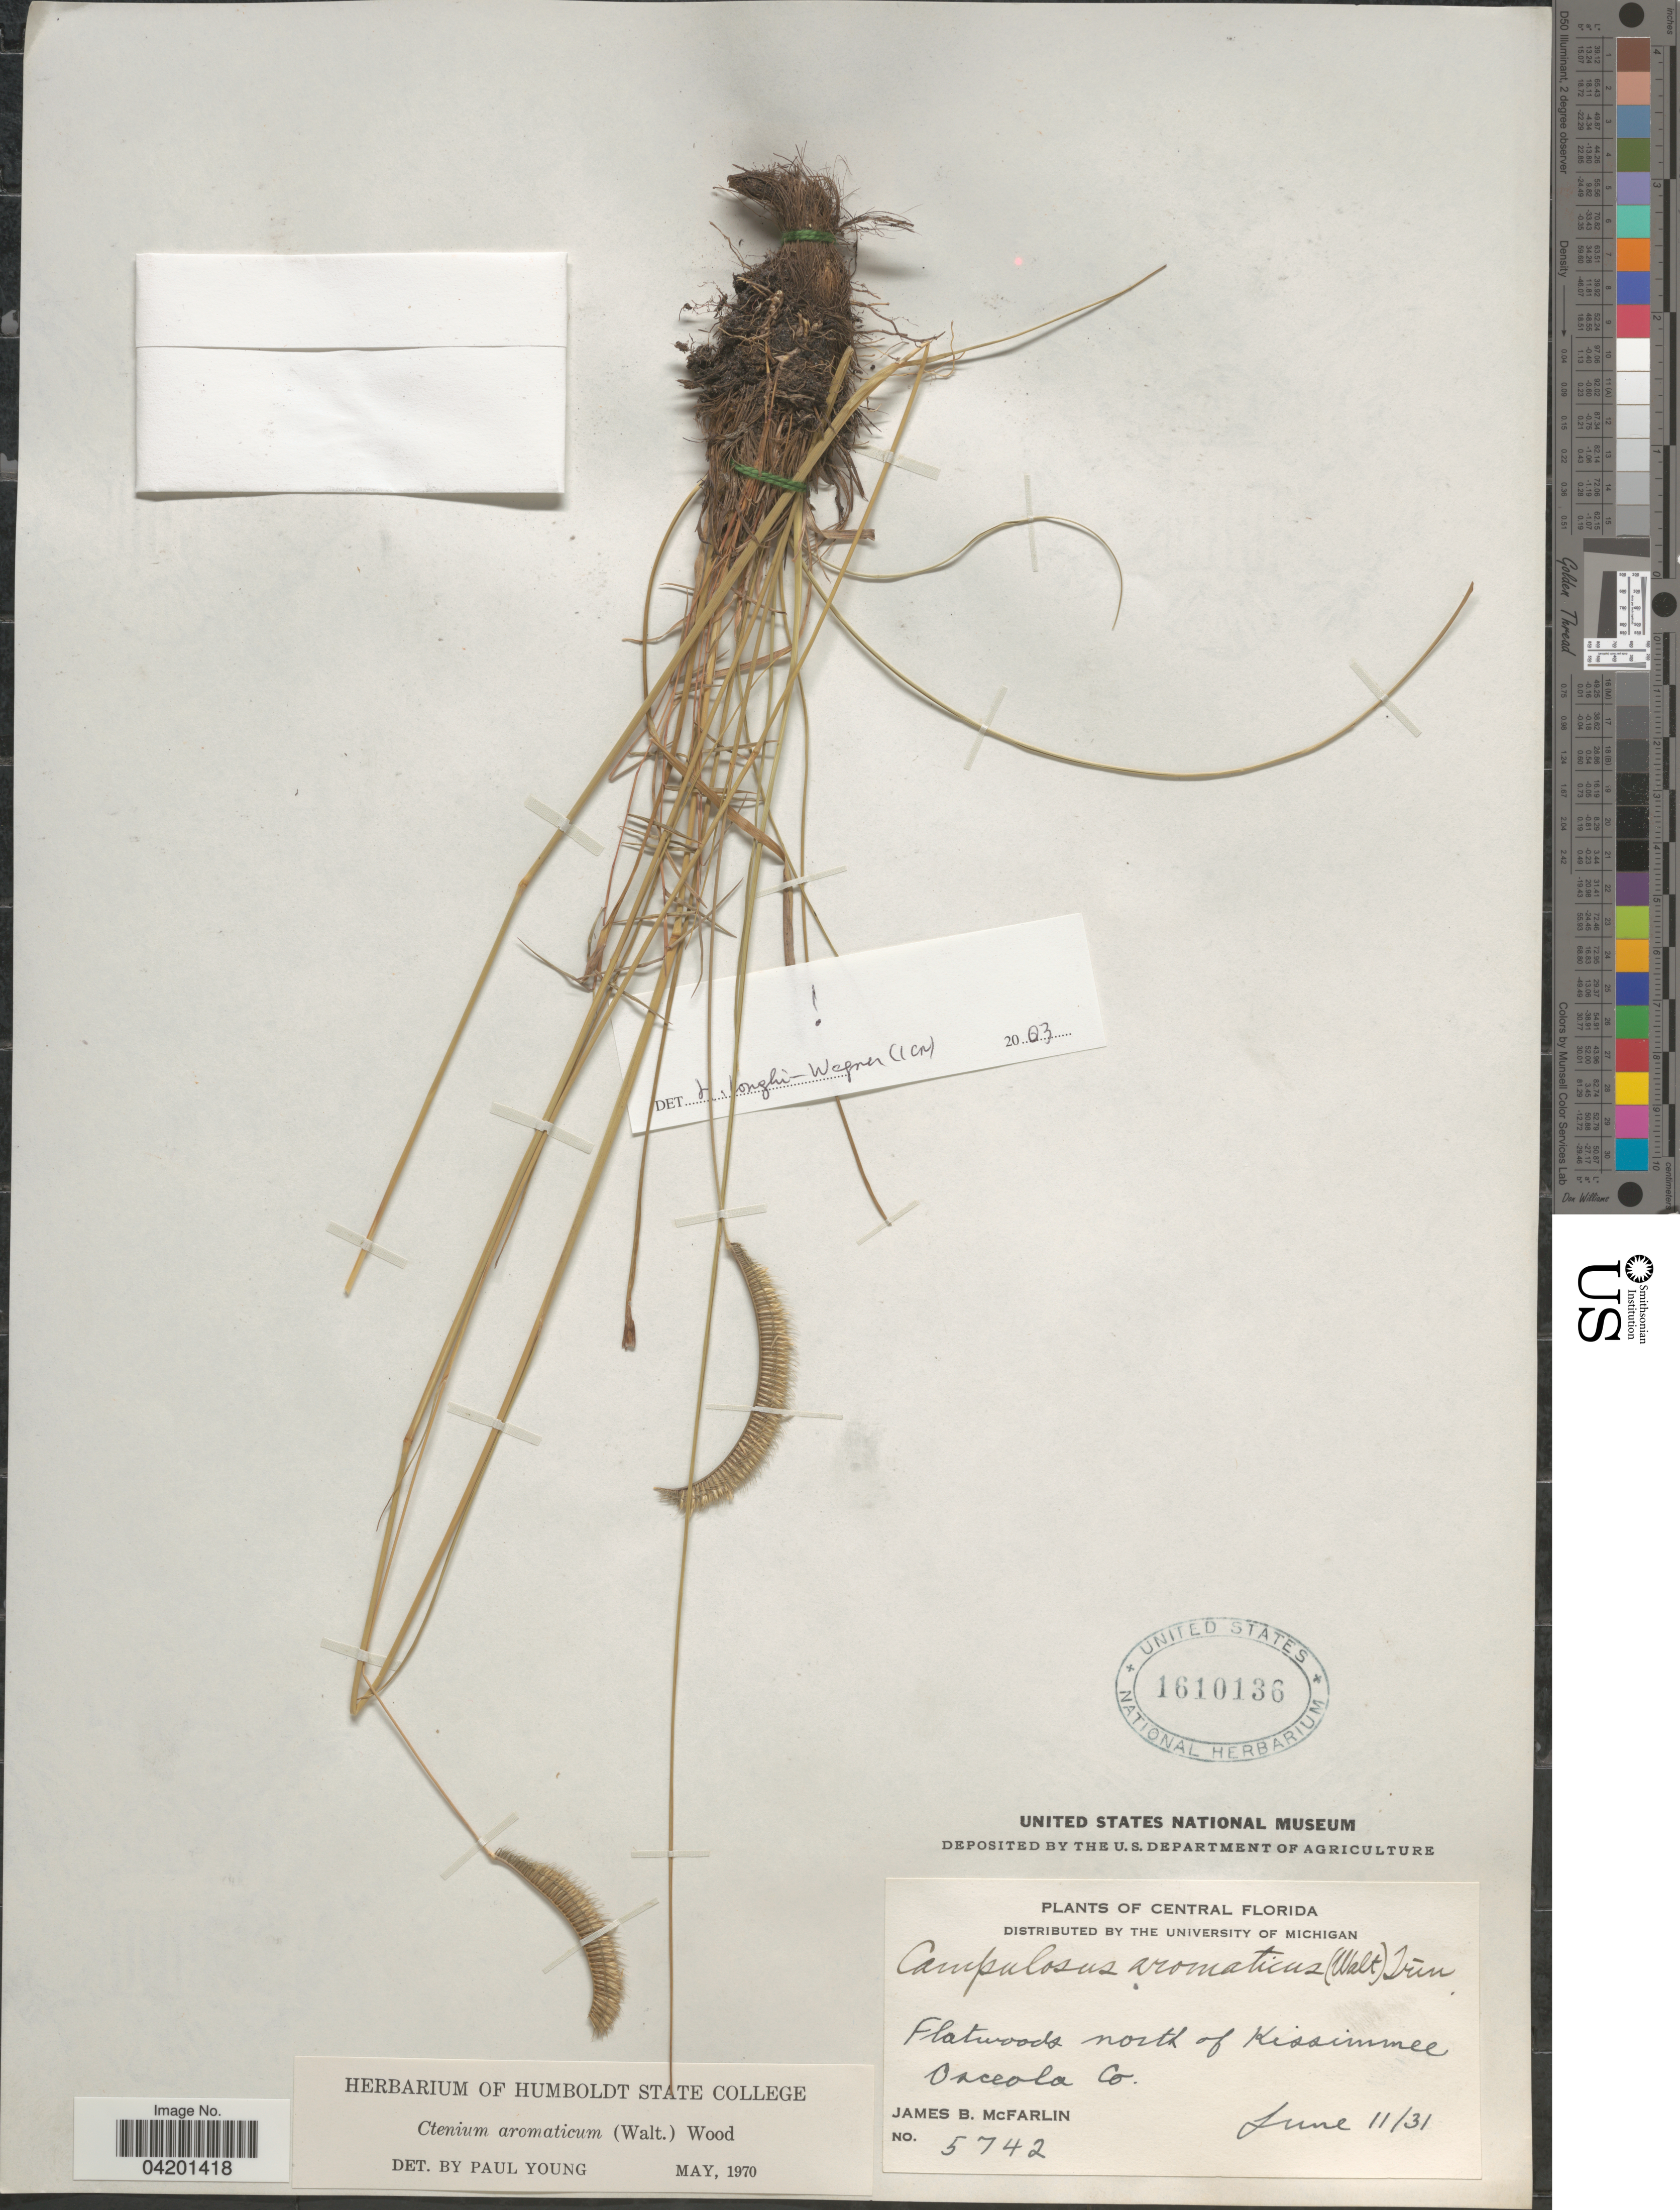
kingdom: Plantae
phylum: Tracheophyta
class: Liliopsida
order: Poales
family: Poaceae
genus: Ctenium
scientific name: Ctenium aromaticum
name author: (Walter) Alph. Wood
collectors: J. McFarlin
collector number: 5742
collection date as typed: Transcribed d/m/y: 11/6/31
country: United States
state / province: Florida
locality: Central Florida. Flatwoods north of Kissimmee Osceola Co.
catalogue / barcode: US 1610136